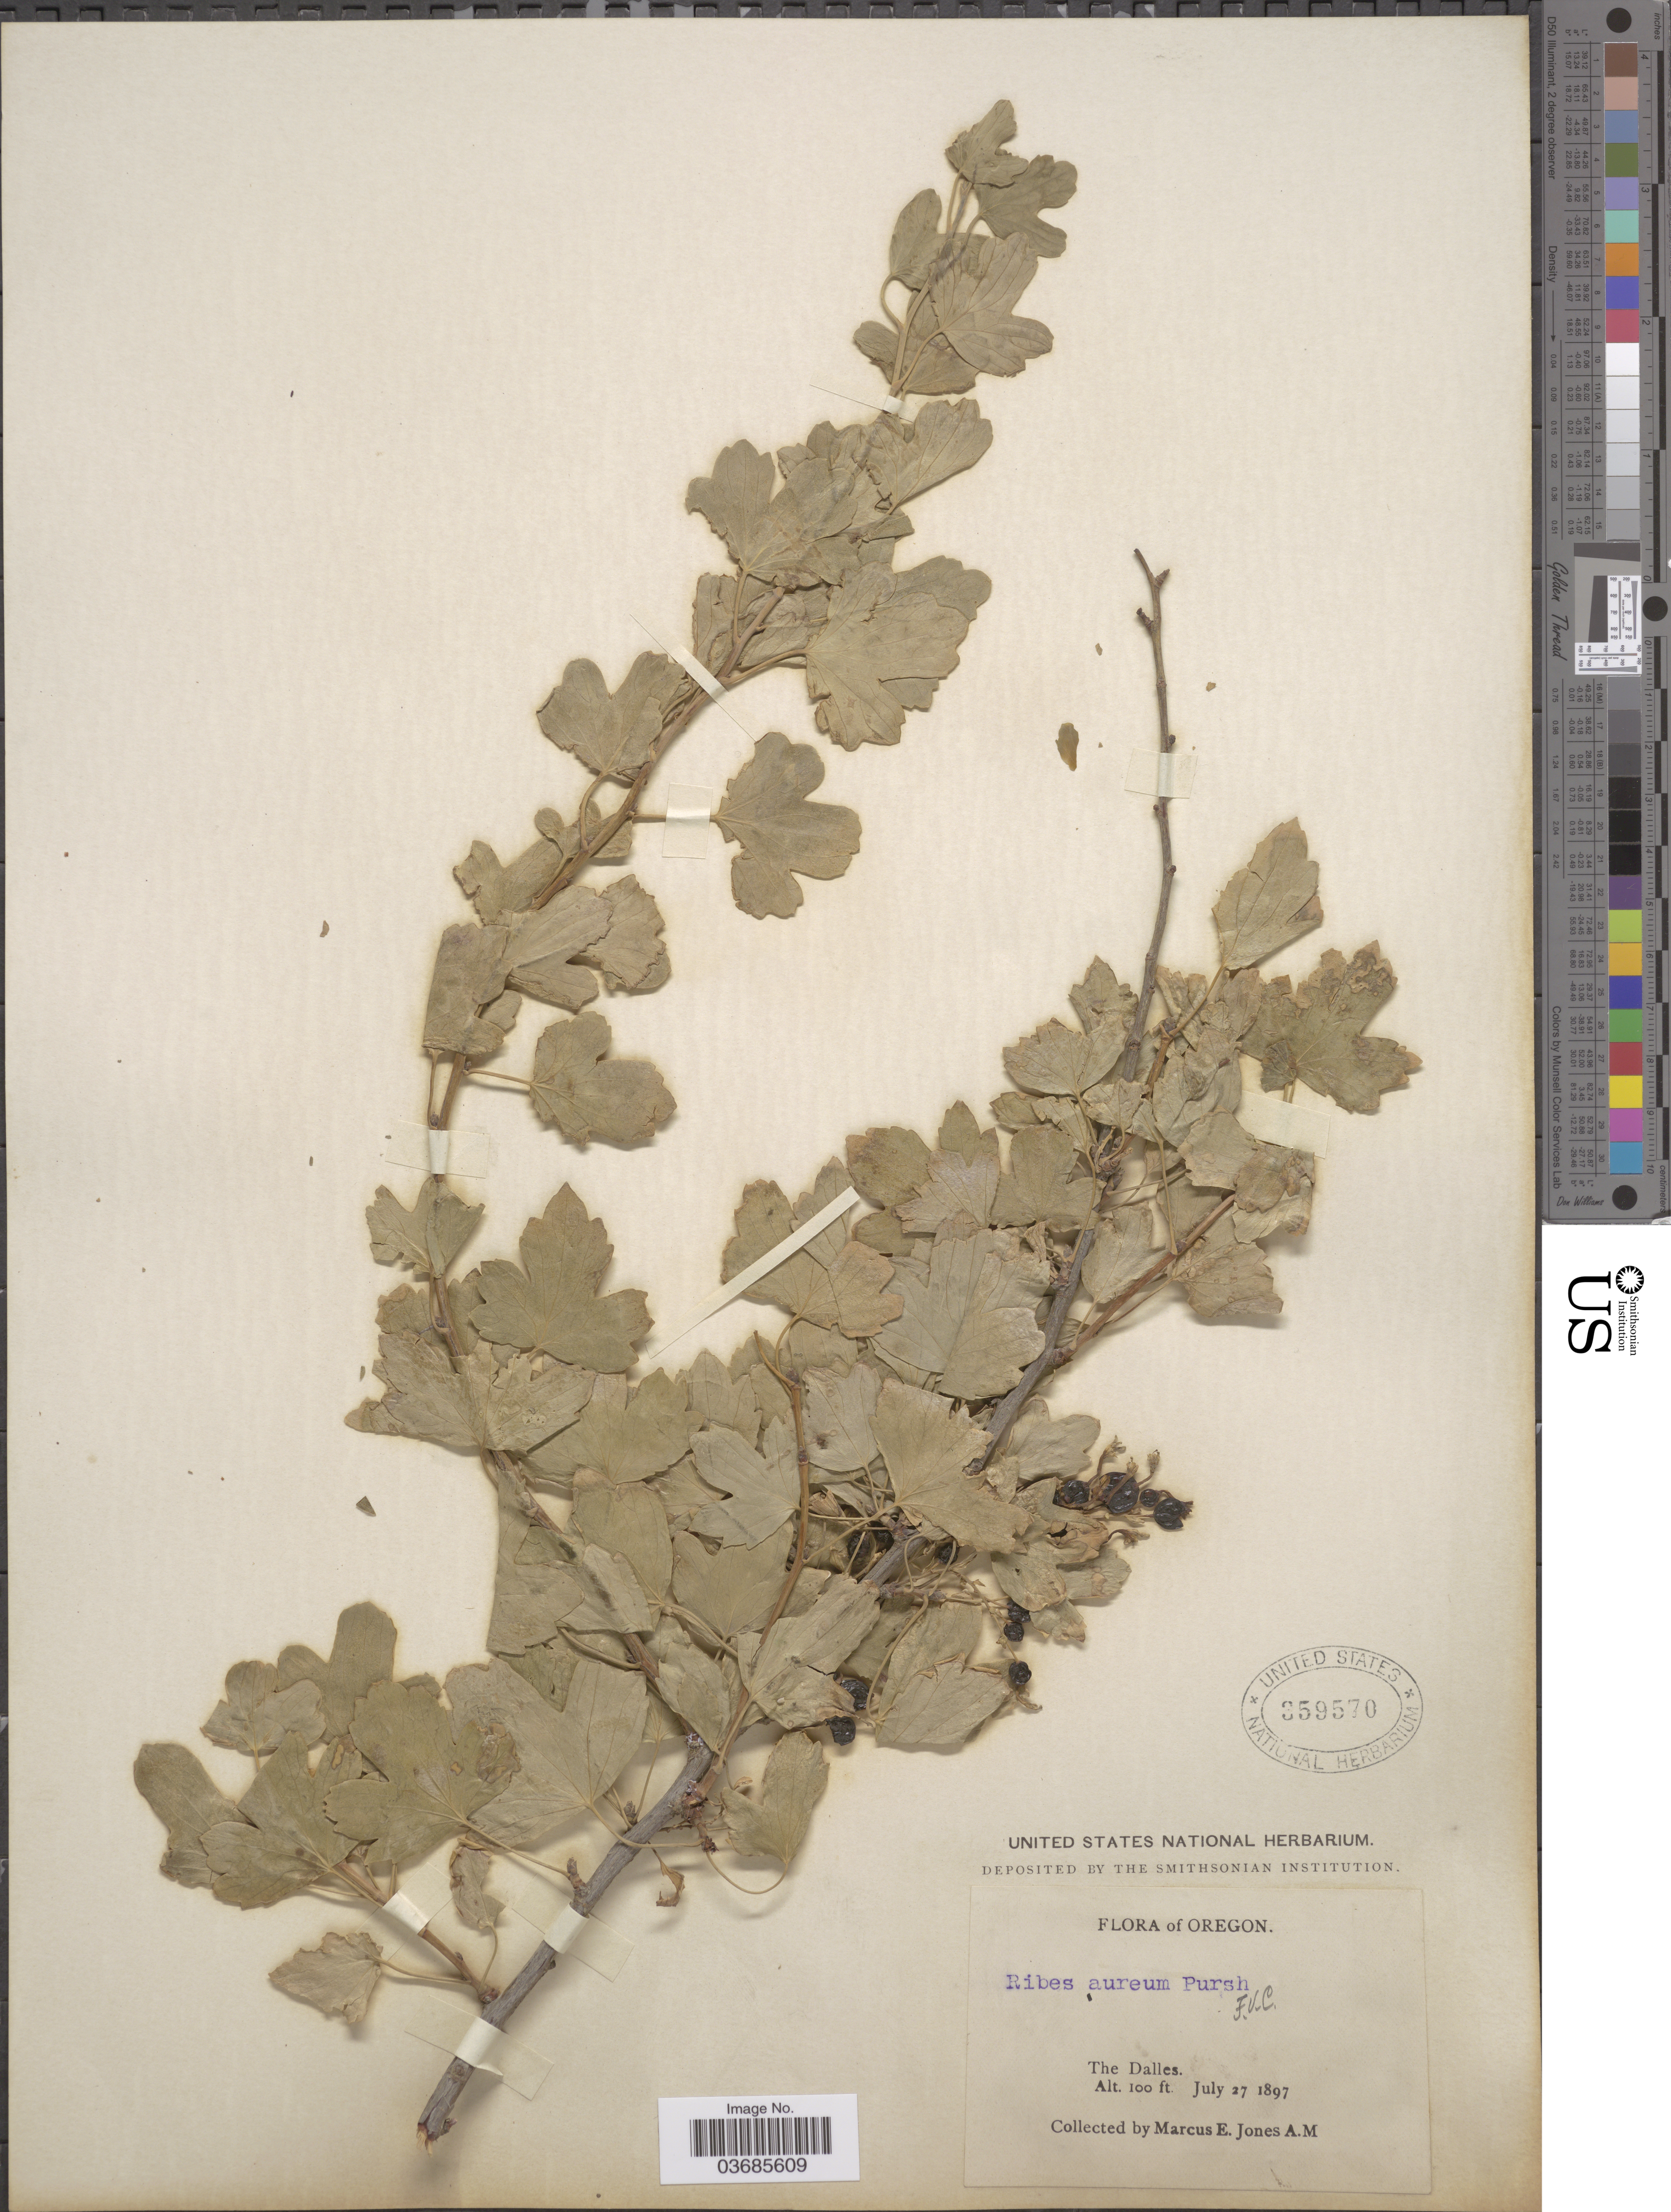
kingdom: Plantae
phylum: Tracheophyta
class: Magnoliopsida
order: Saxifragales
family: Grossulariaceae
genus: Ribes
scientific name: Ribes aureum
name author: Pursh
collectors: M. E. Jones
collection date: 1897-07-27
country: United States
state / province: Oregon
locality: The Dalles.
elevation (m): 30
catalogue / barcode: US 359570